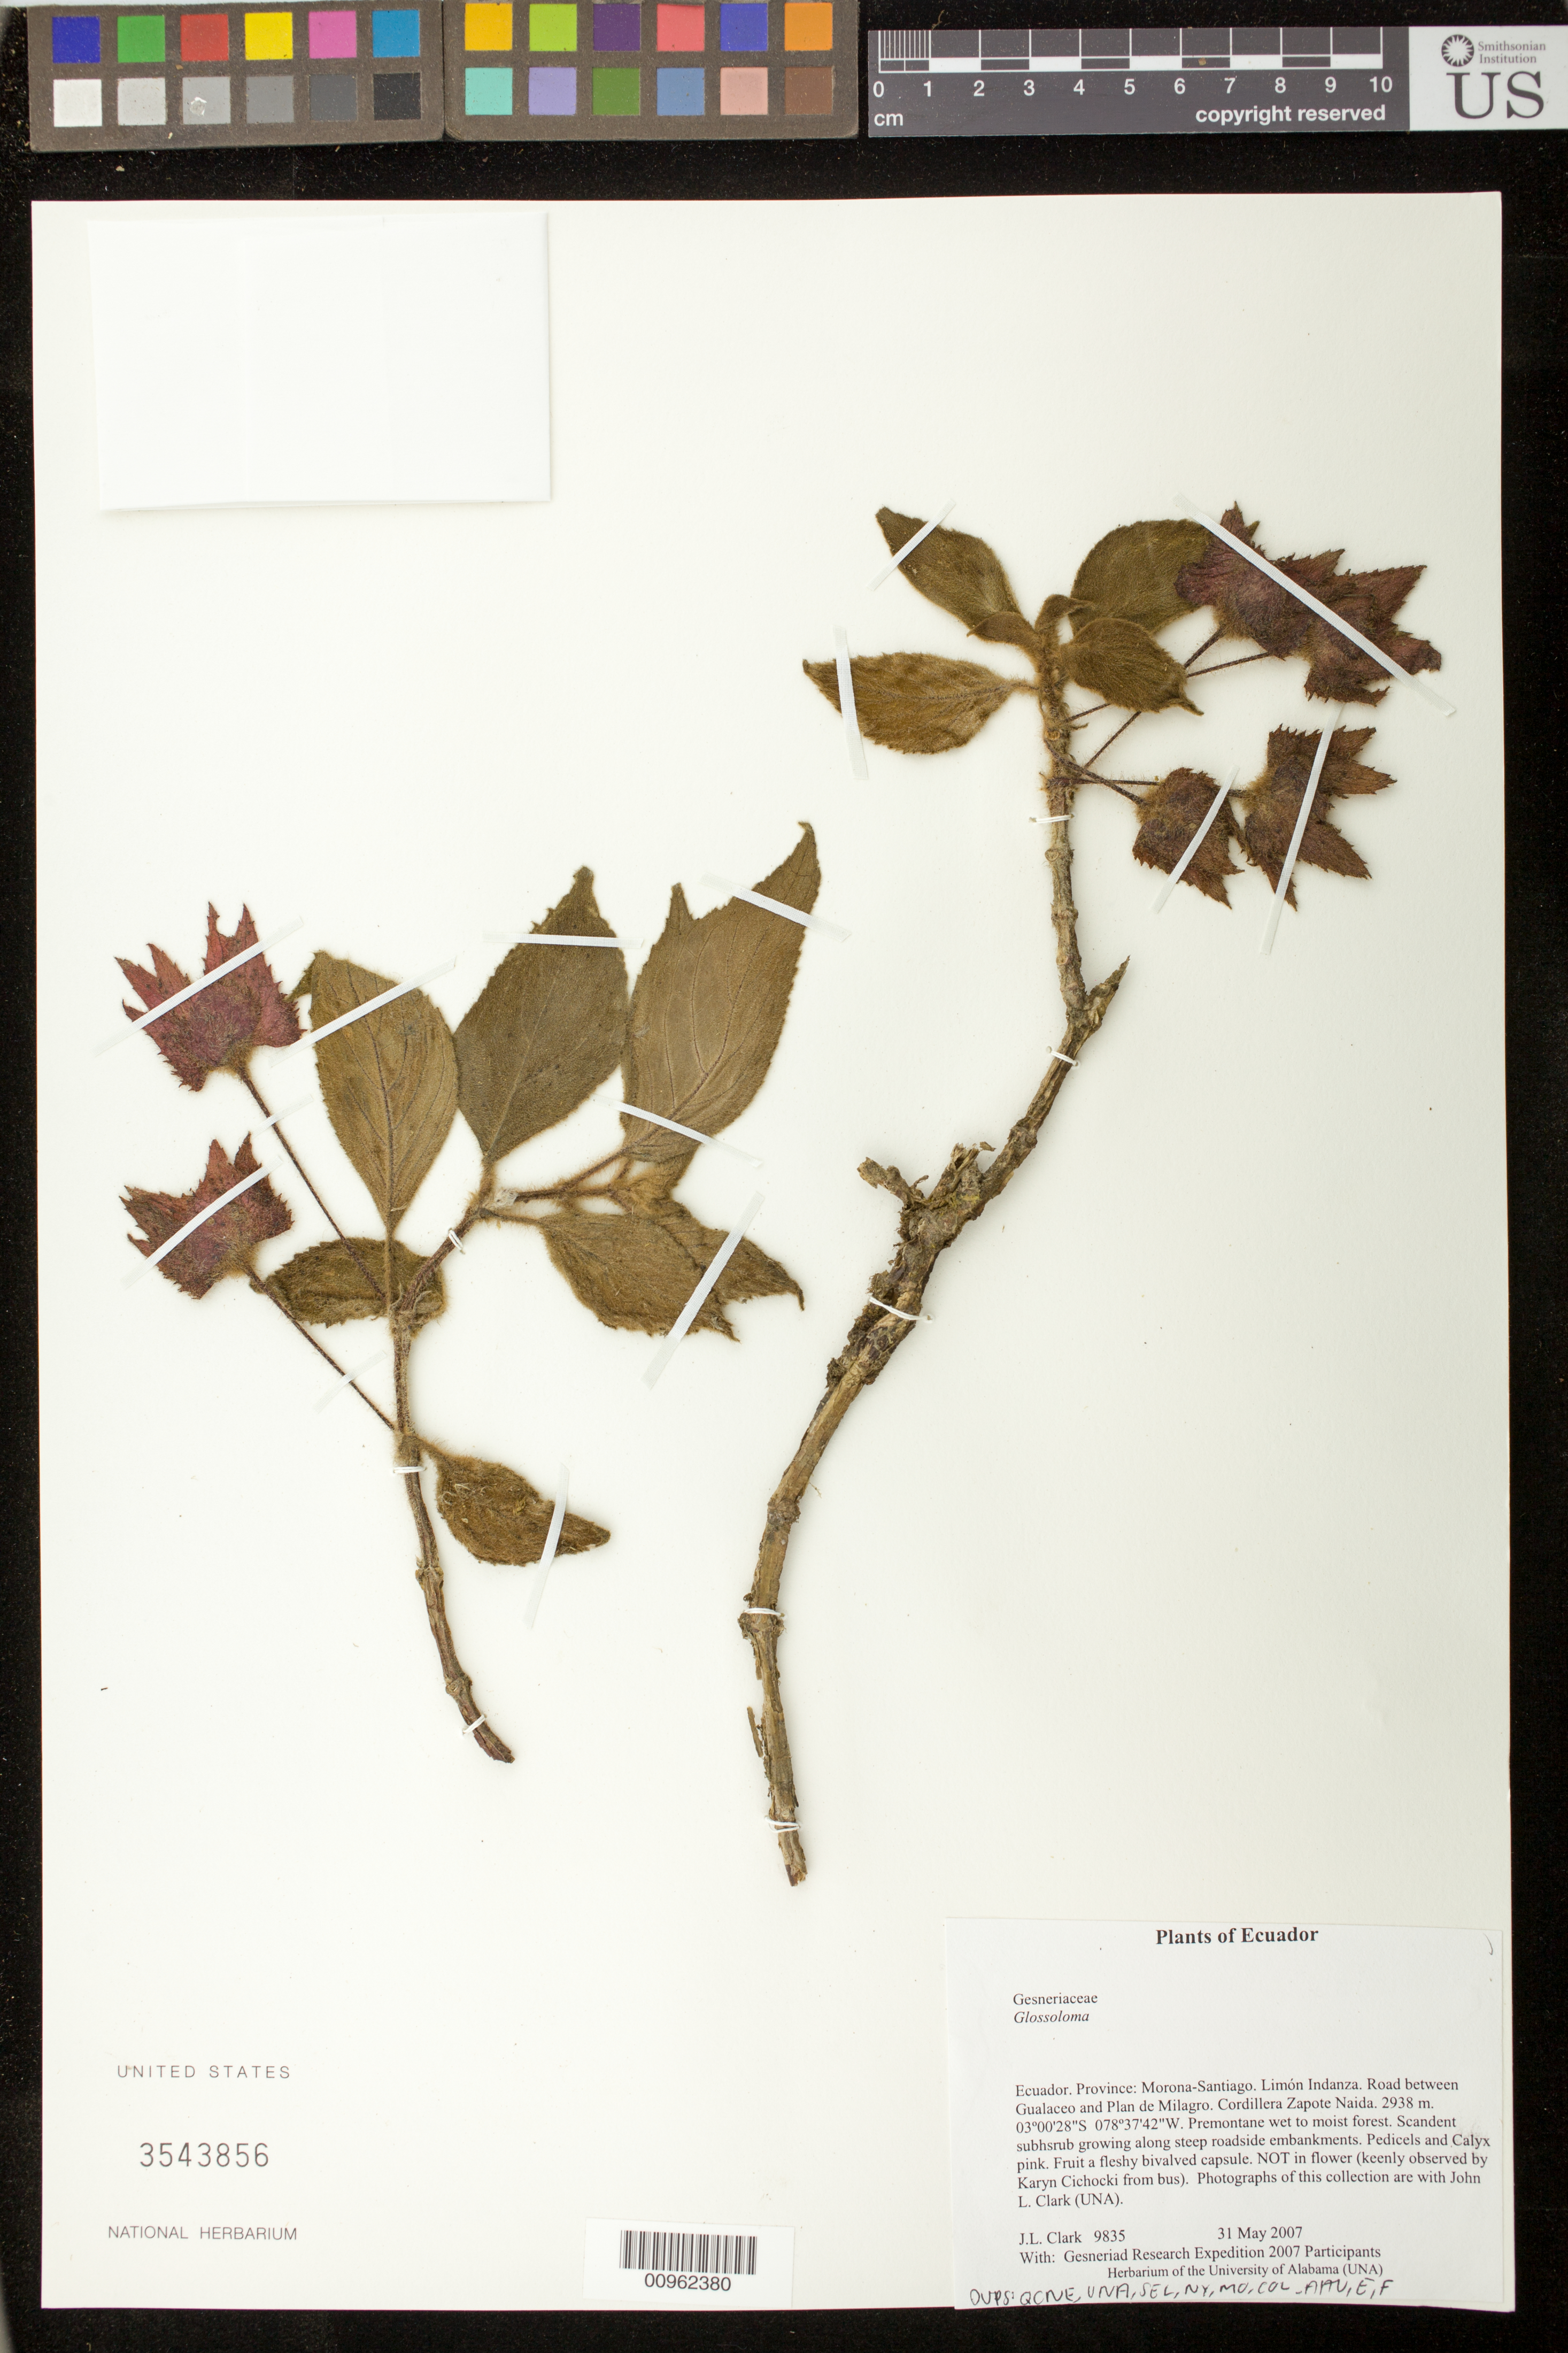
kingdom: Plantae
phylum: Tracheophyta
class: Magnoliopsida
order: Lamiales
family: Gesneriaceae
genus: Glossoloma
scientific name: Glossoloma sp.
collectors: J. L. Clark & Gesneriad Research Expedition 2007 Participants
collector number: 9835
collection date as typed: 31 May 2007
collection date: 2007-05-31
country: Ecuador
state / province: Morona-Santiago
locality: Limón Indanza. Road between Gualaceo and Plan de Milagro. Cordillera Zapote Naida.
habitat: Premontane wet to moist forest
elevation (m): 2938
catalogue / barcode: US 3543856